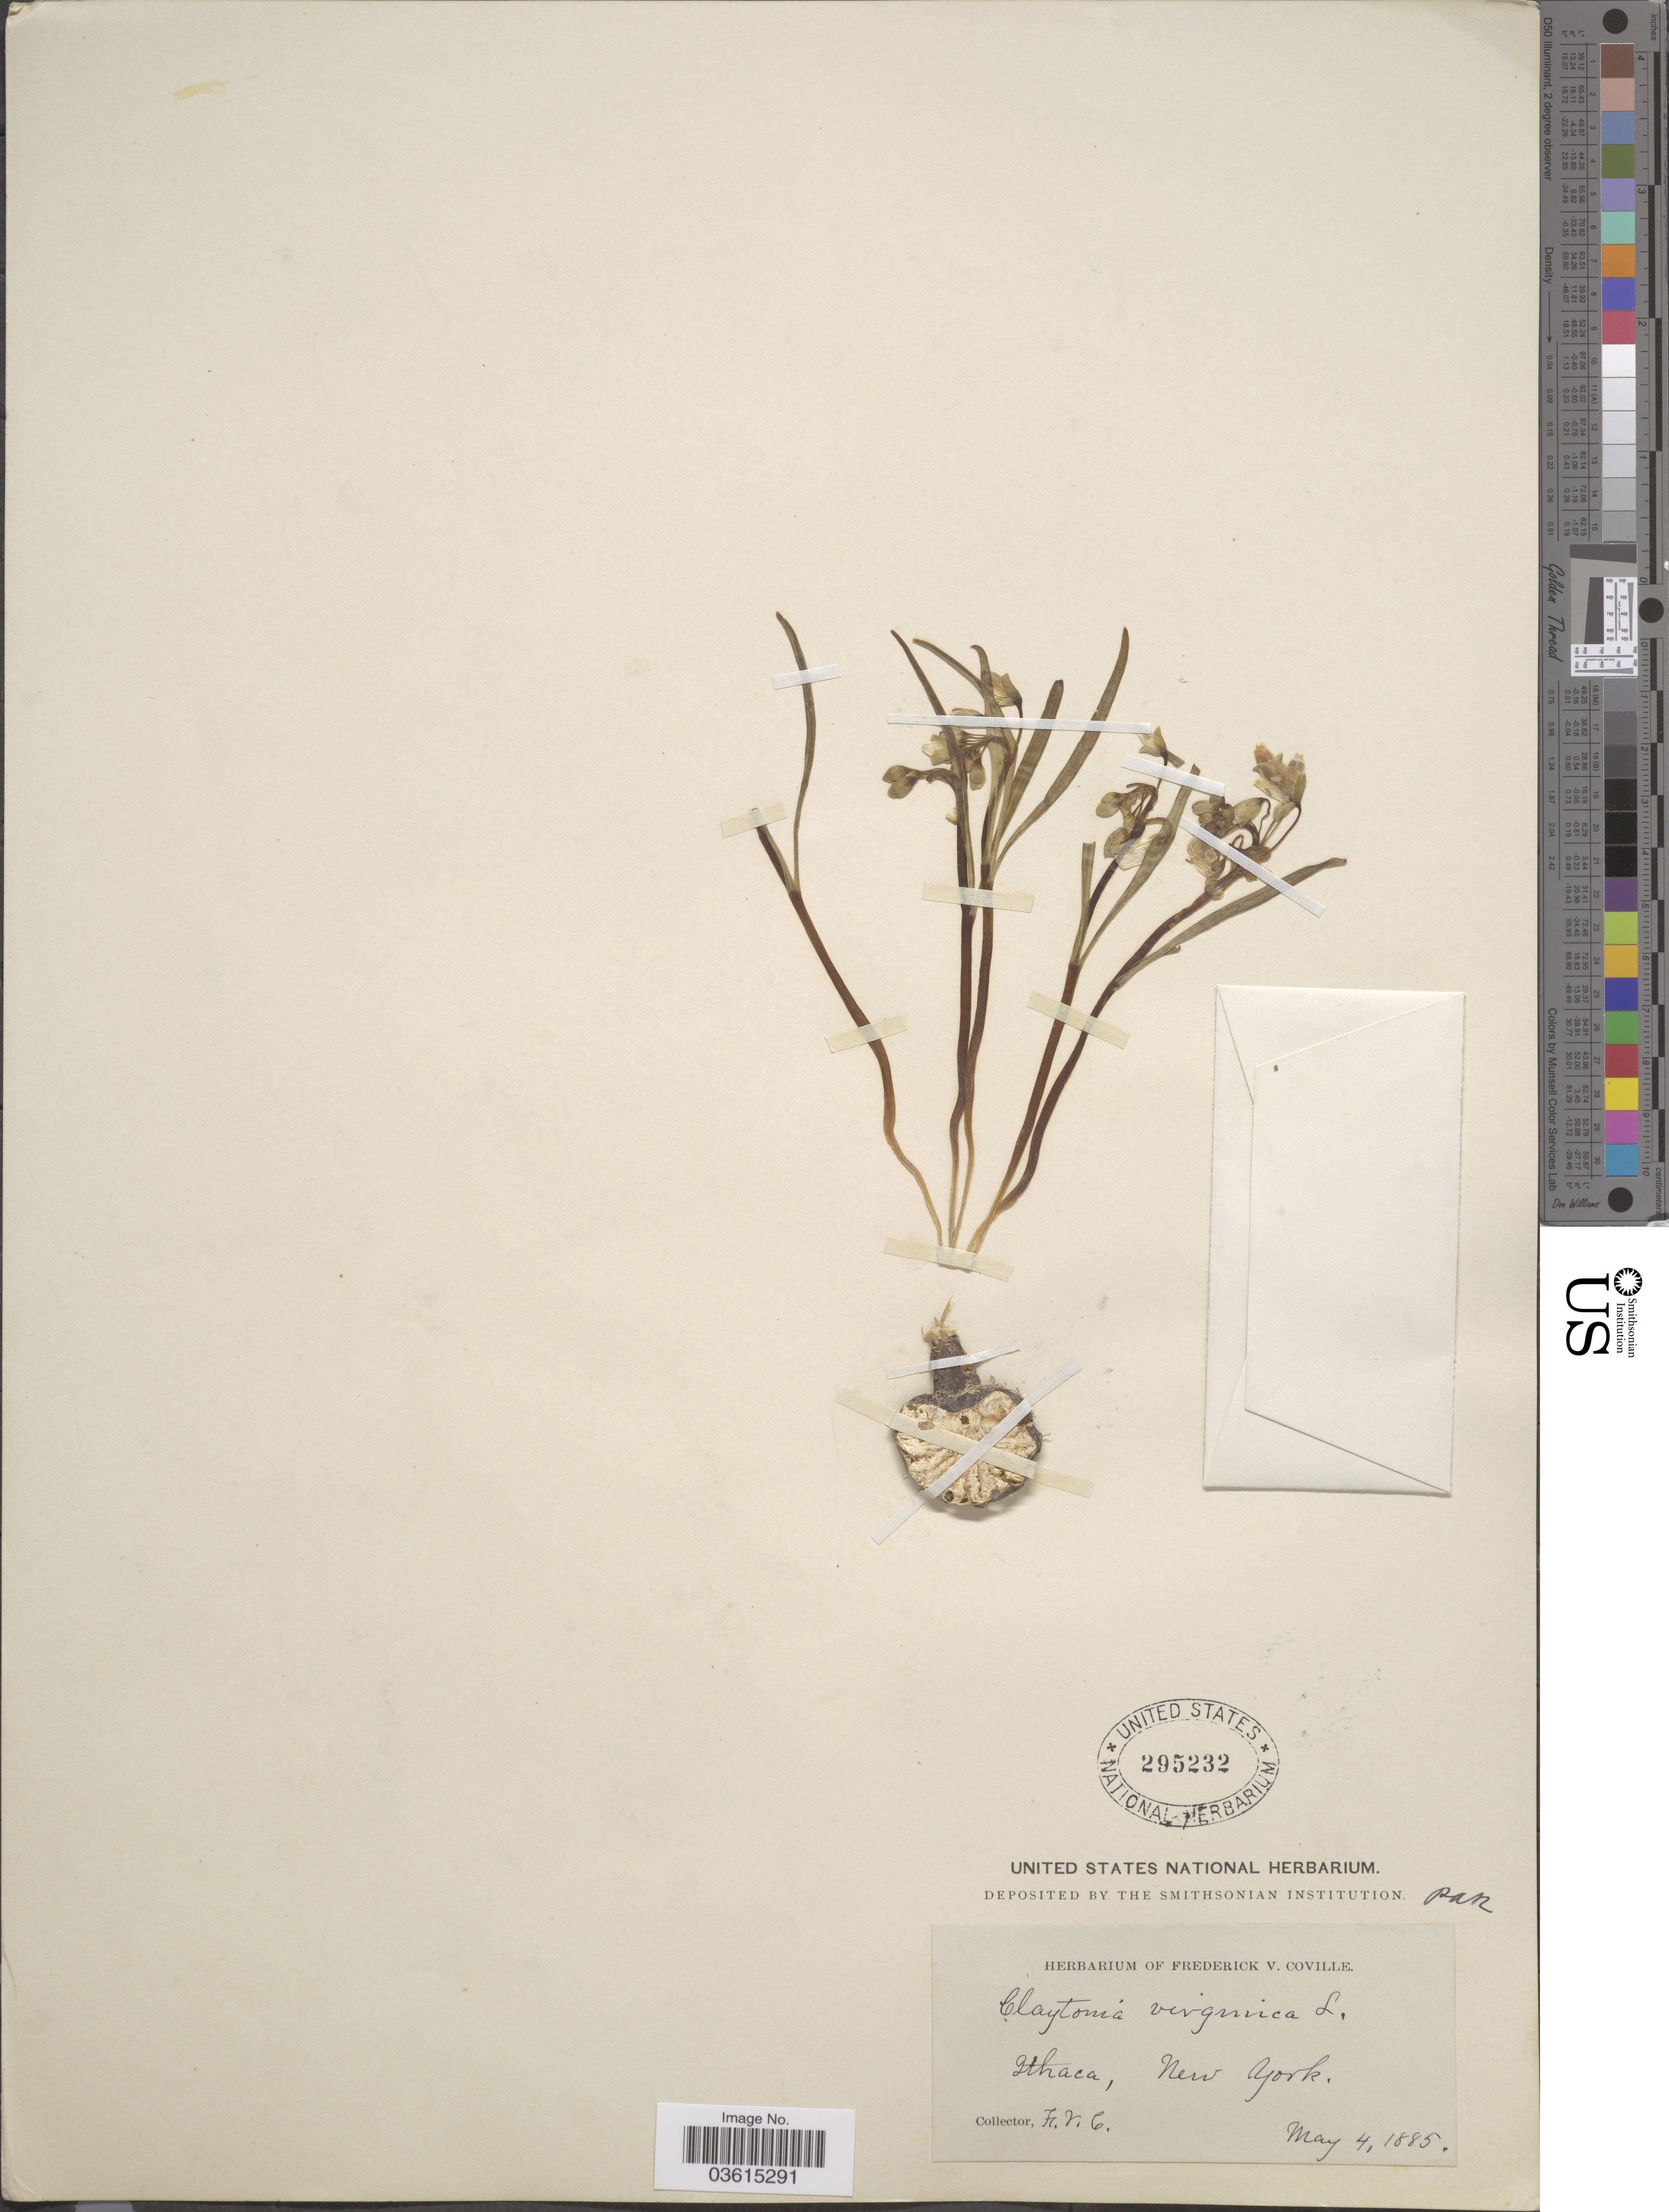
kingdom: Plantae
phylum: Tracheophyta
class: Magnoliopsida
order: Caryophyllales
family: Montiaceae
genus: Claytonia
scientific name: Claytonia virginica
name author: L.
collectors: F. V. Coville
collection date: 1885-05-04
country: United States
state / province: New York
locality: Ithaca.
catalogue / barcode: US 295232